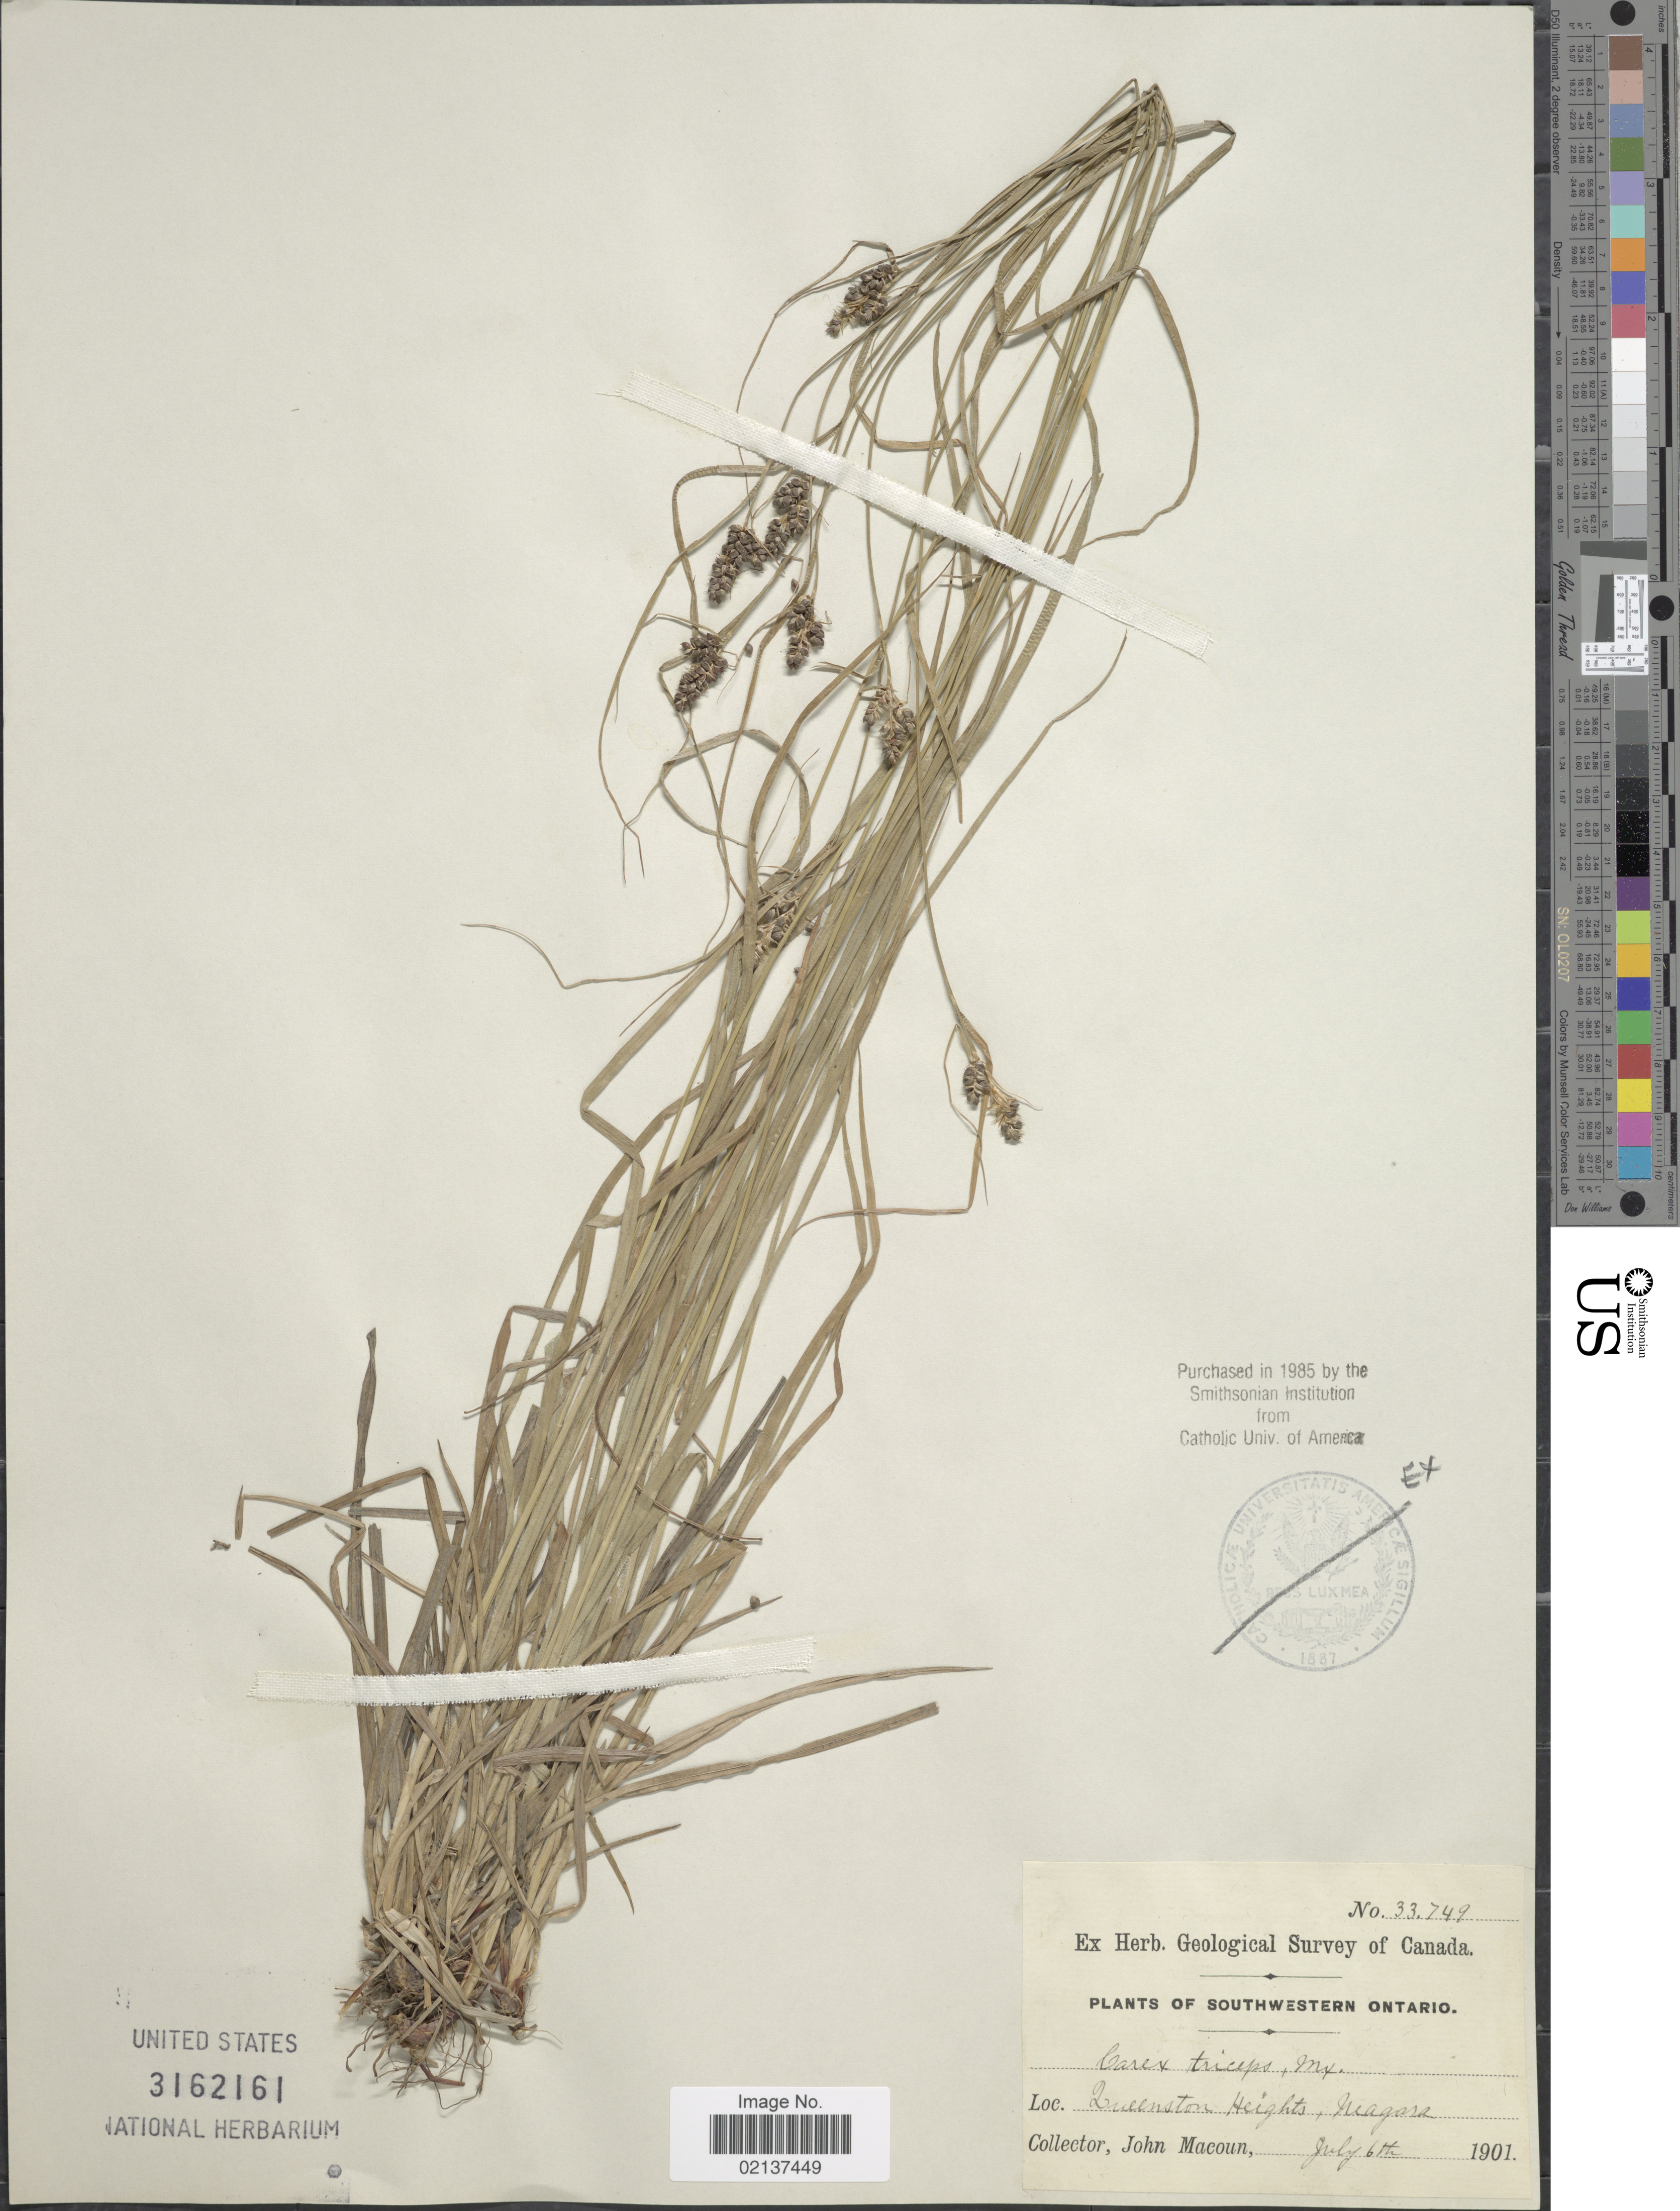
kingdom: Plantae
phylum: Tracheophyta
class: Liliopsida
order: Poales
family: Cyperaceae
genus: Carex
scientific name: Carex hirsutella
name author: Mack.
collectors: J. Macoun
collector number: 33749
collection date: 1901-07-06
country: Canada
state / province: Ontario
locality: Southwestern Ontario, Queenston Heights, Magosa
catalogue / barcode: US 3162161